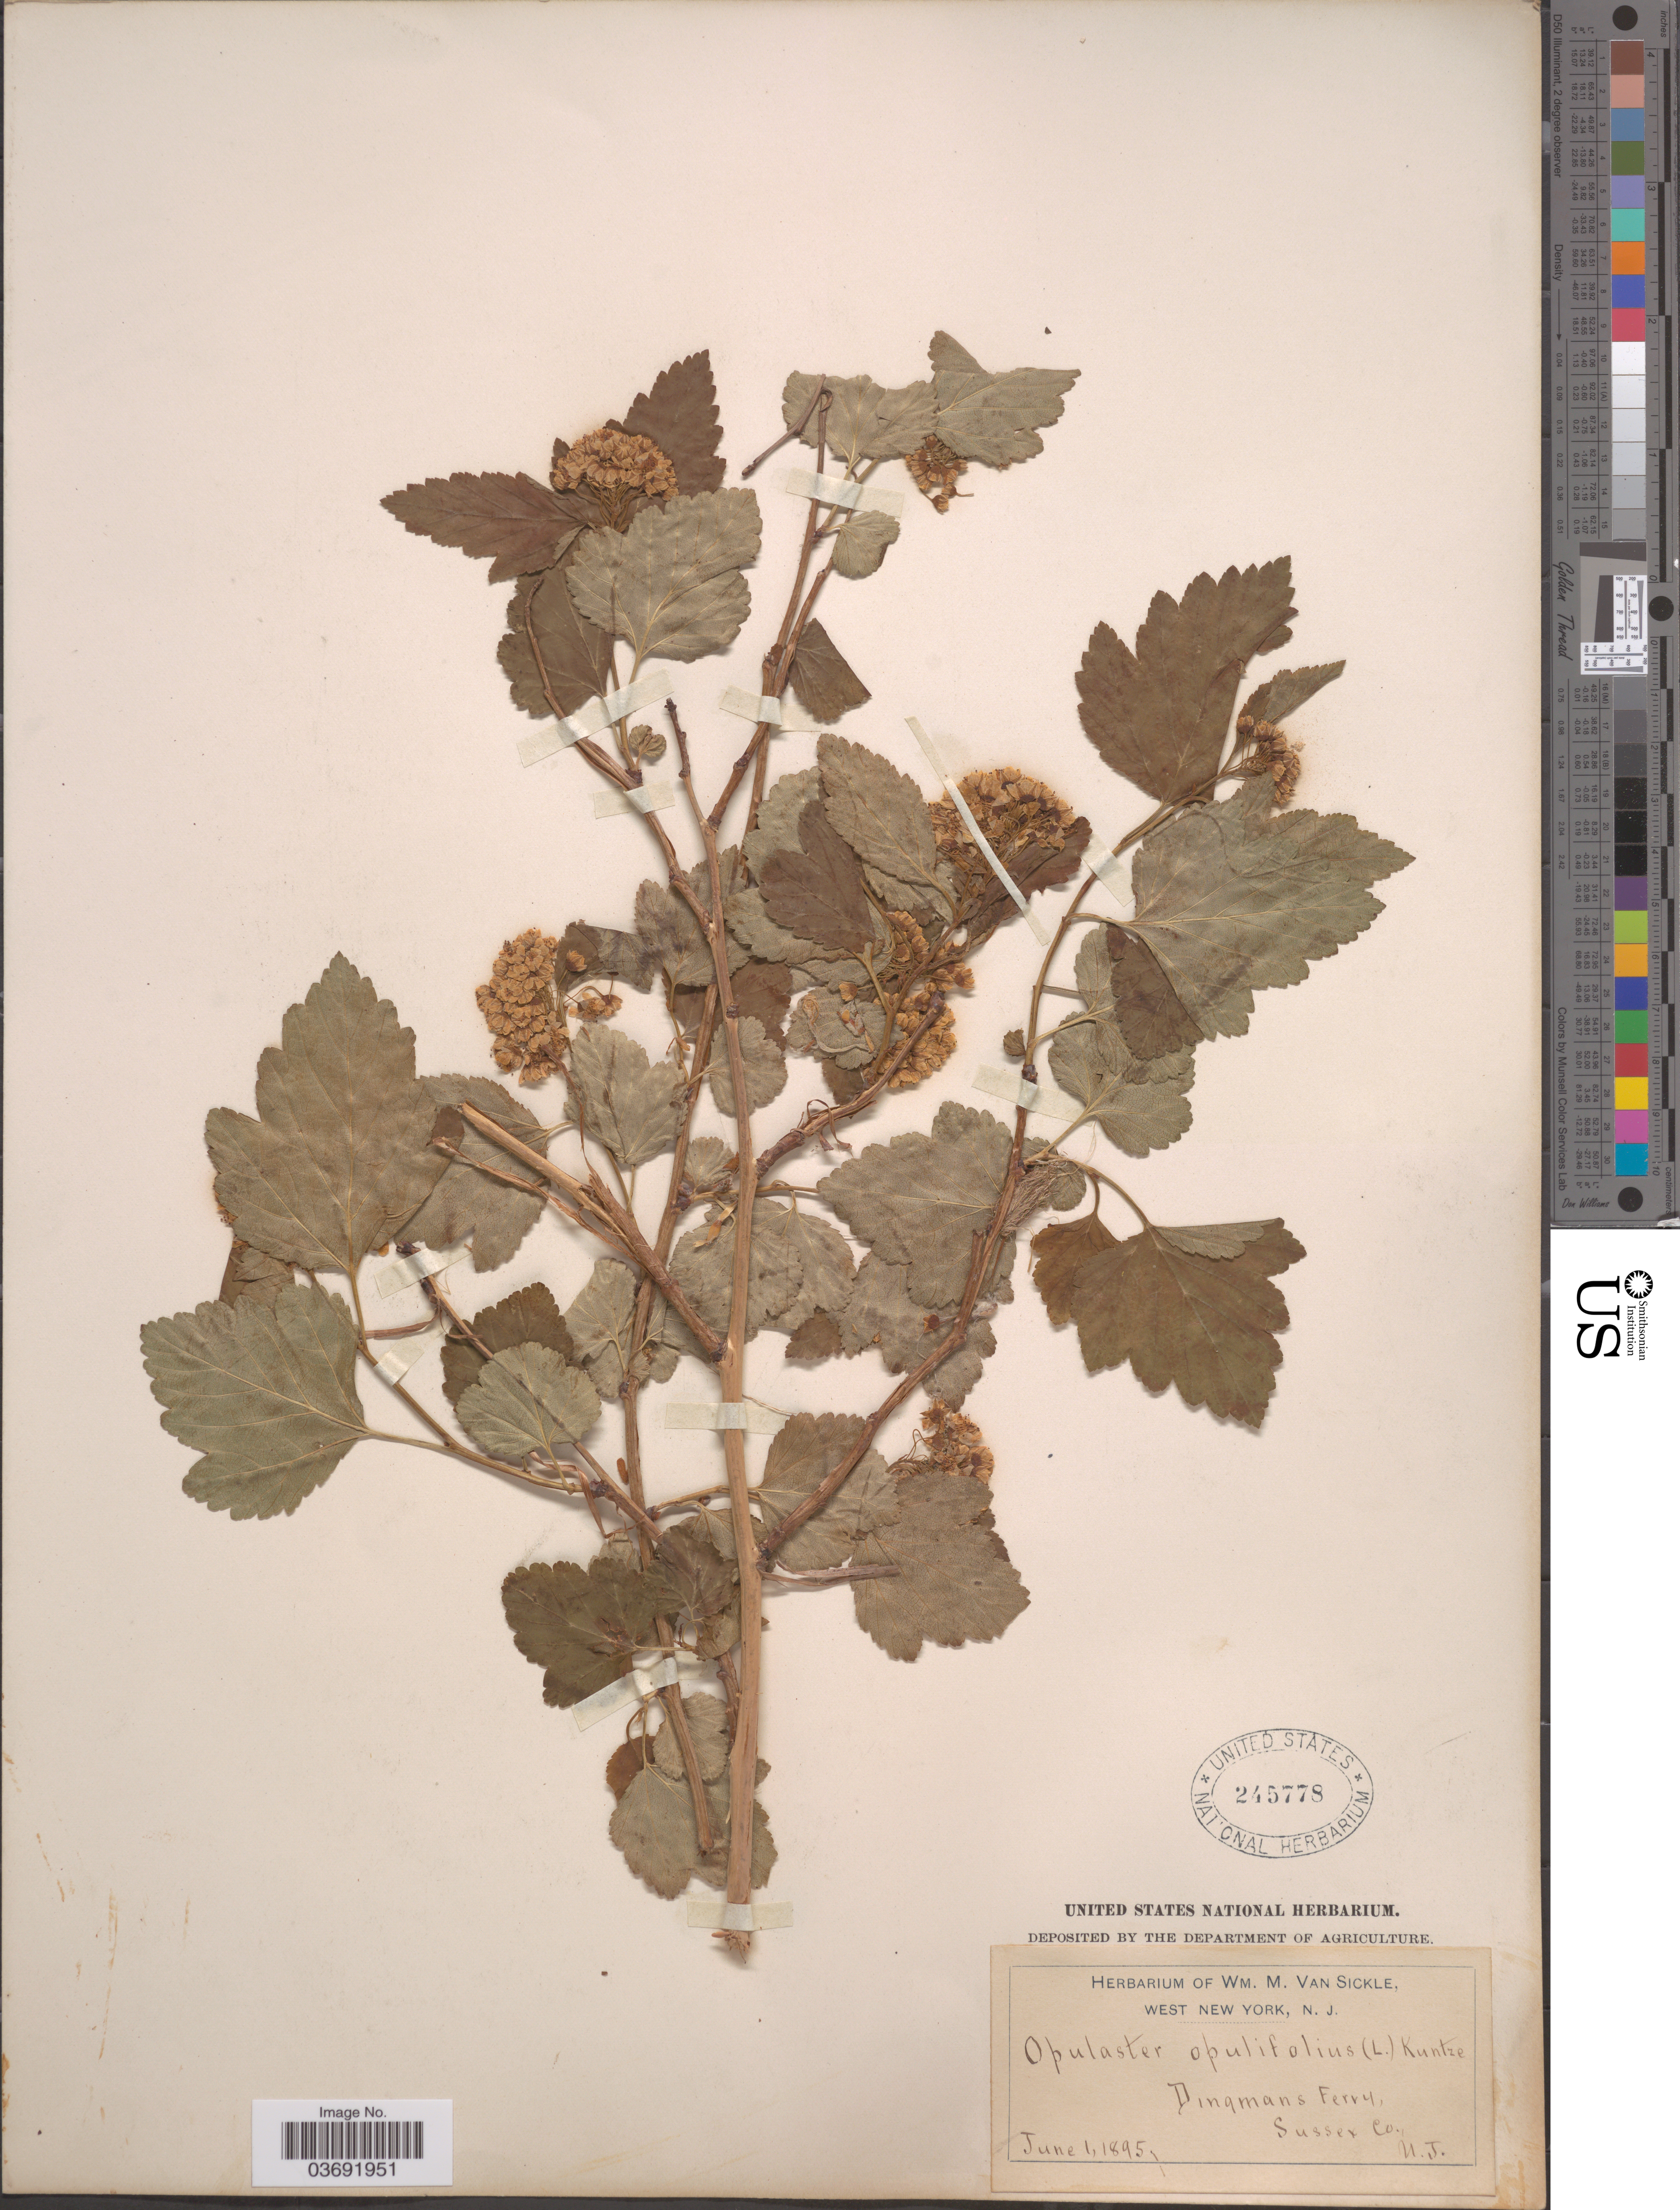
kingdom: Plantae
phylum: Tracheophyta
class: Magnoliopsida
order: Rosales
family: Rosaceae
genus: Physocarpus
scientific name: Physocarpus opulifolius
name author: (L.) Maxim.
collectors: ex herb. Wm. M. Van Sickle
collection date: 1895-06-01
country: United States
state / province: New York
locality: Dingmans Ferry, Sussex Co.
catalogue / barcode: US 245778